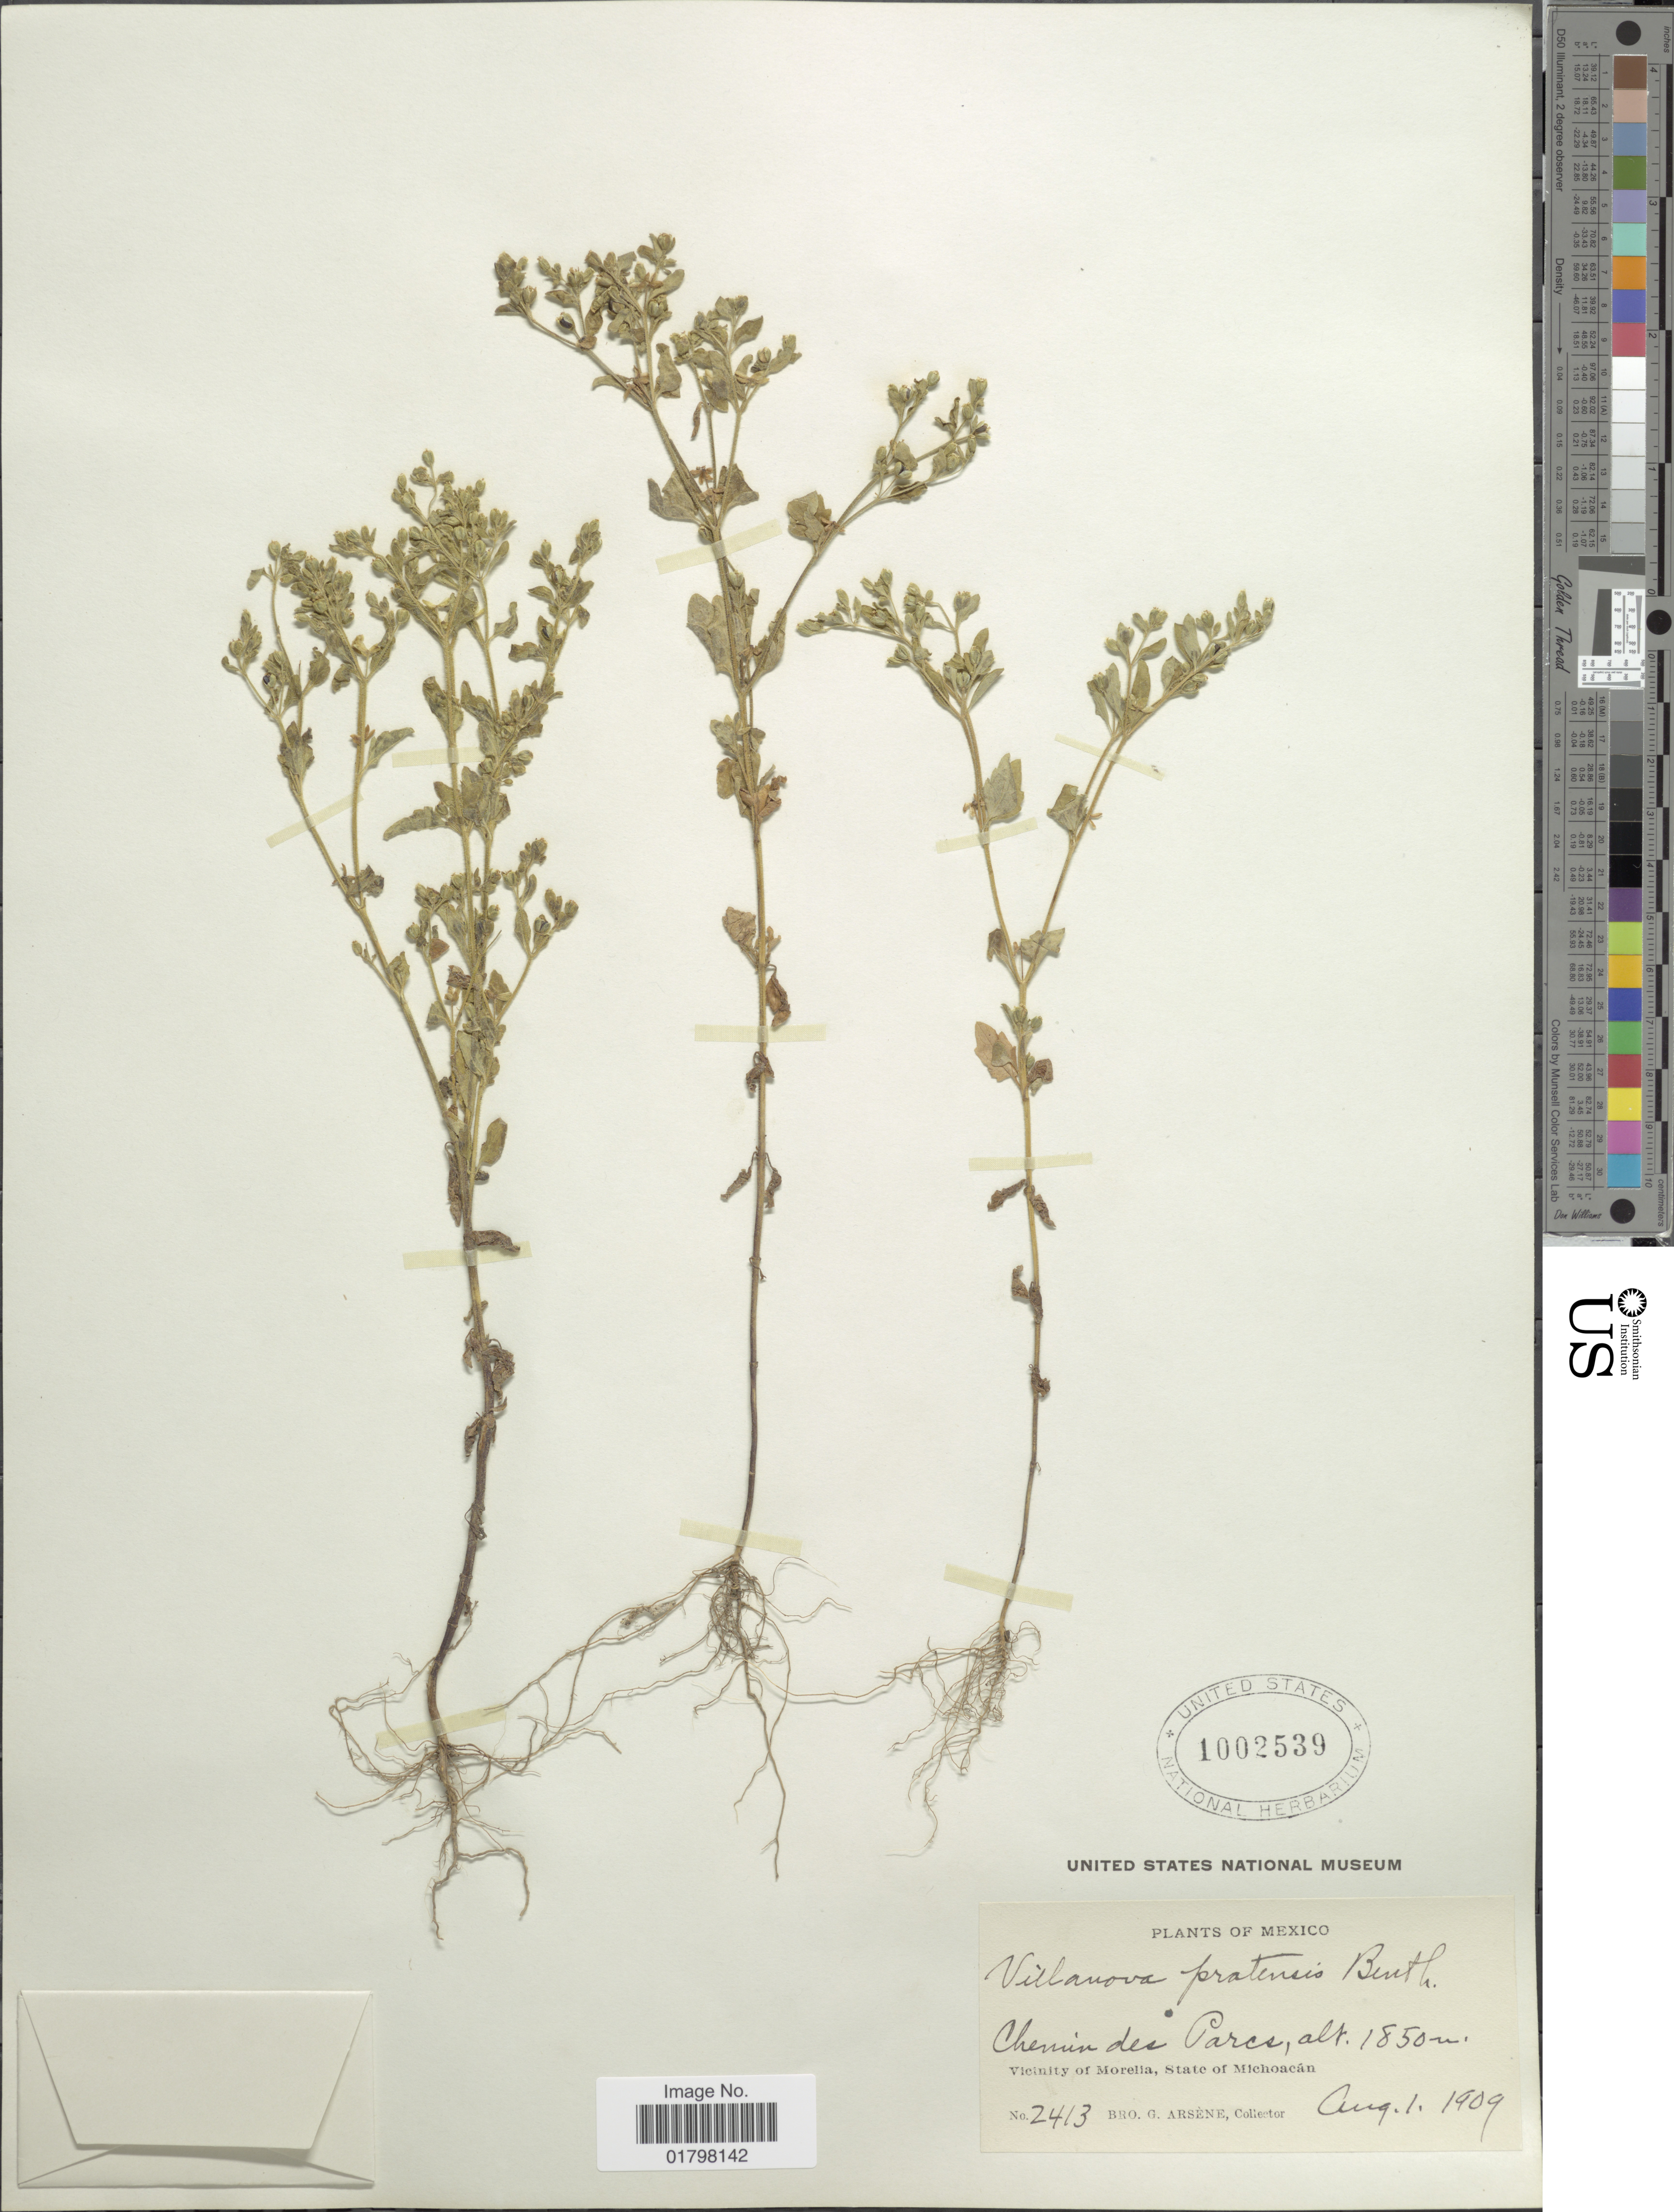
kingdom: Plantae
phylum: Tracheophyta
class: Magnoliopsida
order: Asterales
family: Asteraceae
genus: Galeana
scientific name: Galeana pratensis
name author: (Kunth) Rydb.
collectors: Bro. G. Arsène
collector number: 2413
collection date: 1909-08-01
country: Mexico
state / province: Michoacán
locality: Chemin des Parcs. Vicinity of Morelia, State of Michoacán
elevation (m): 1850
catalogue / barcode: US 1002539